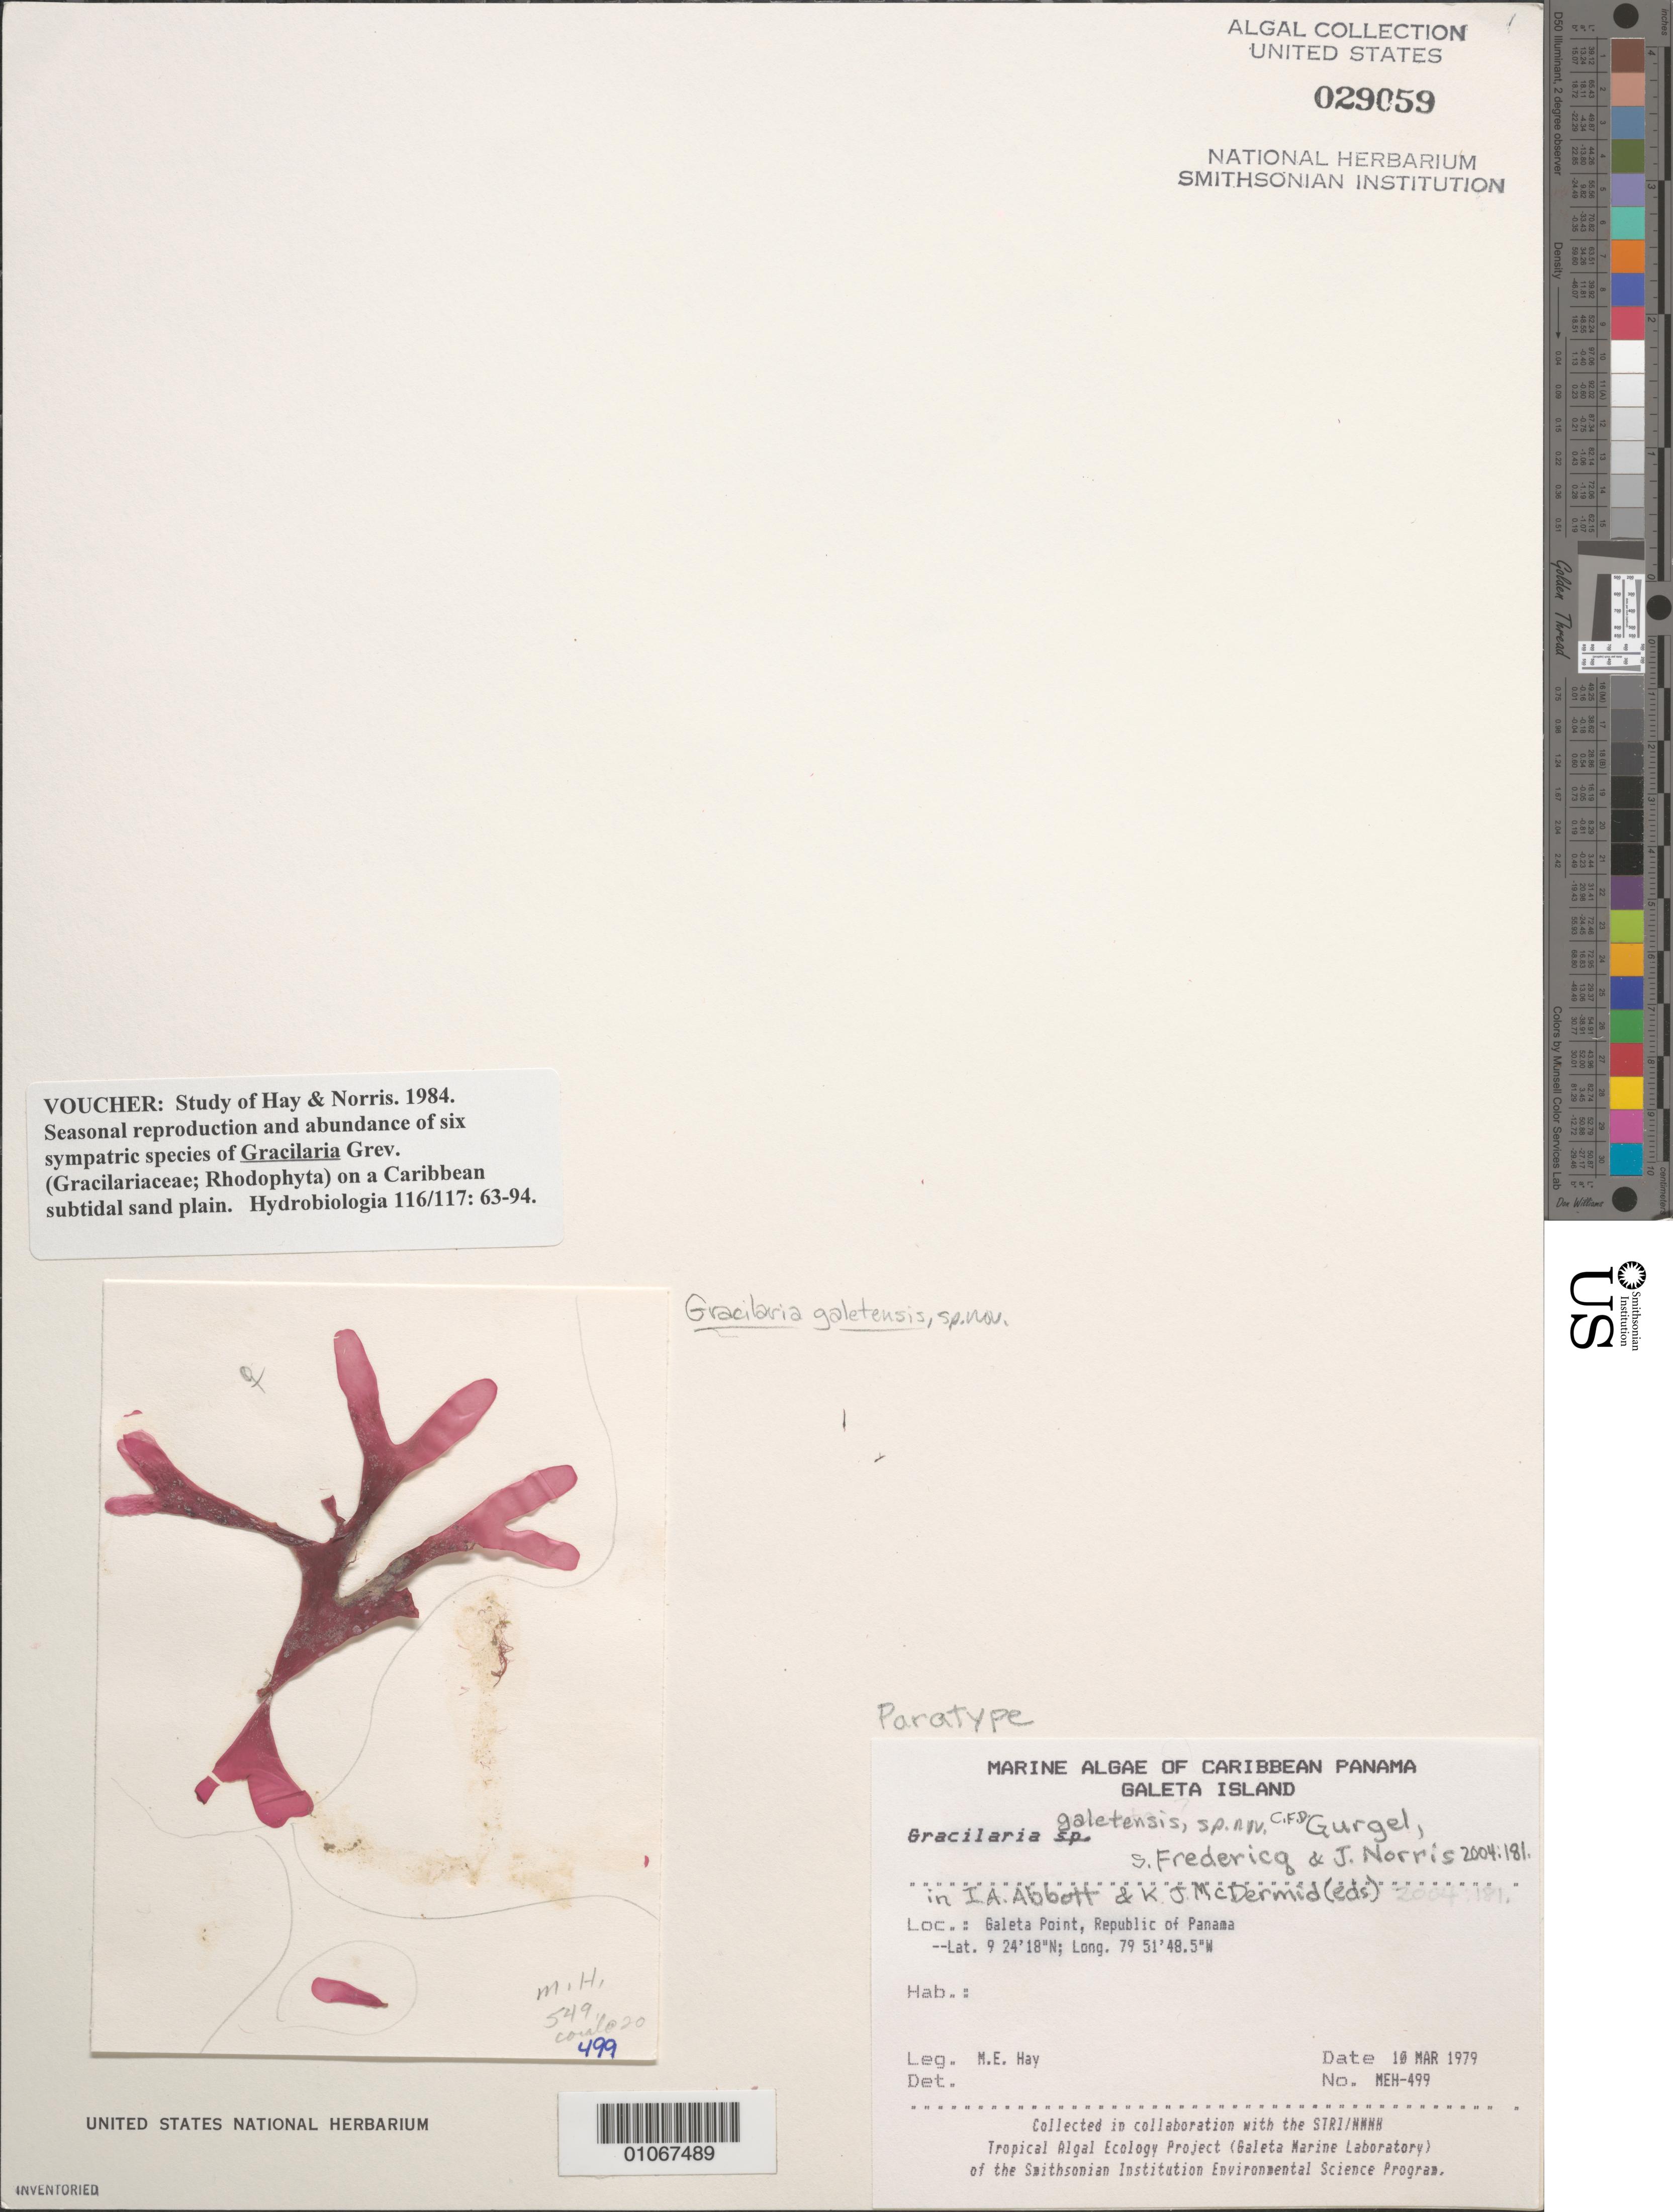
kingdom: Plantae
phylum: Rhodophyta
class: Florideophyceae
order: Gracilariales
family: Gracilariaceae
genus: Gracilaria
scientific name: Gracilaria galetensis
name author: Gurgel et al. in I.A. Abbott & McDermid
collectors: M. E. Hay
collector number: MEH-499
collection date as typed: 10 Mar 1979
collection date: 1979-03-10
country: Panama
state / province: Colón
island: Galeta Island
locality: Galeta Point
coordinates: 9 24'18"N, 79 51'48.5"W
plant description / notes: Paratype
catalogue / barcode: US 29059